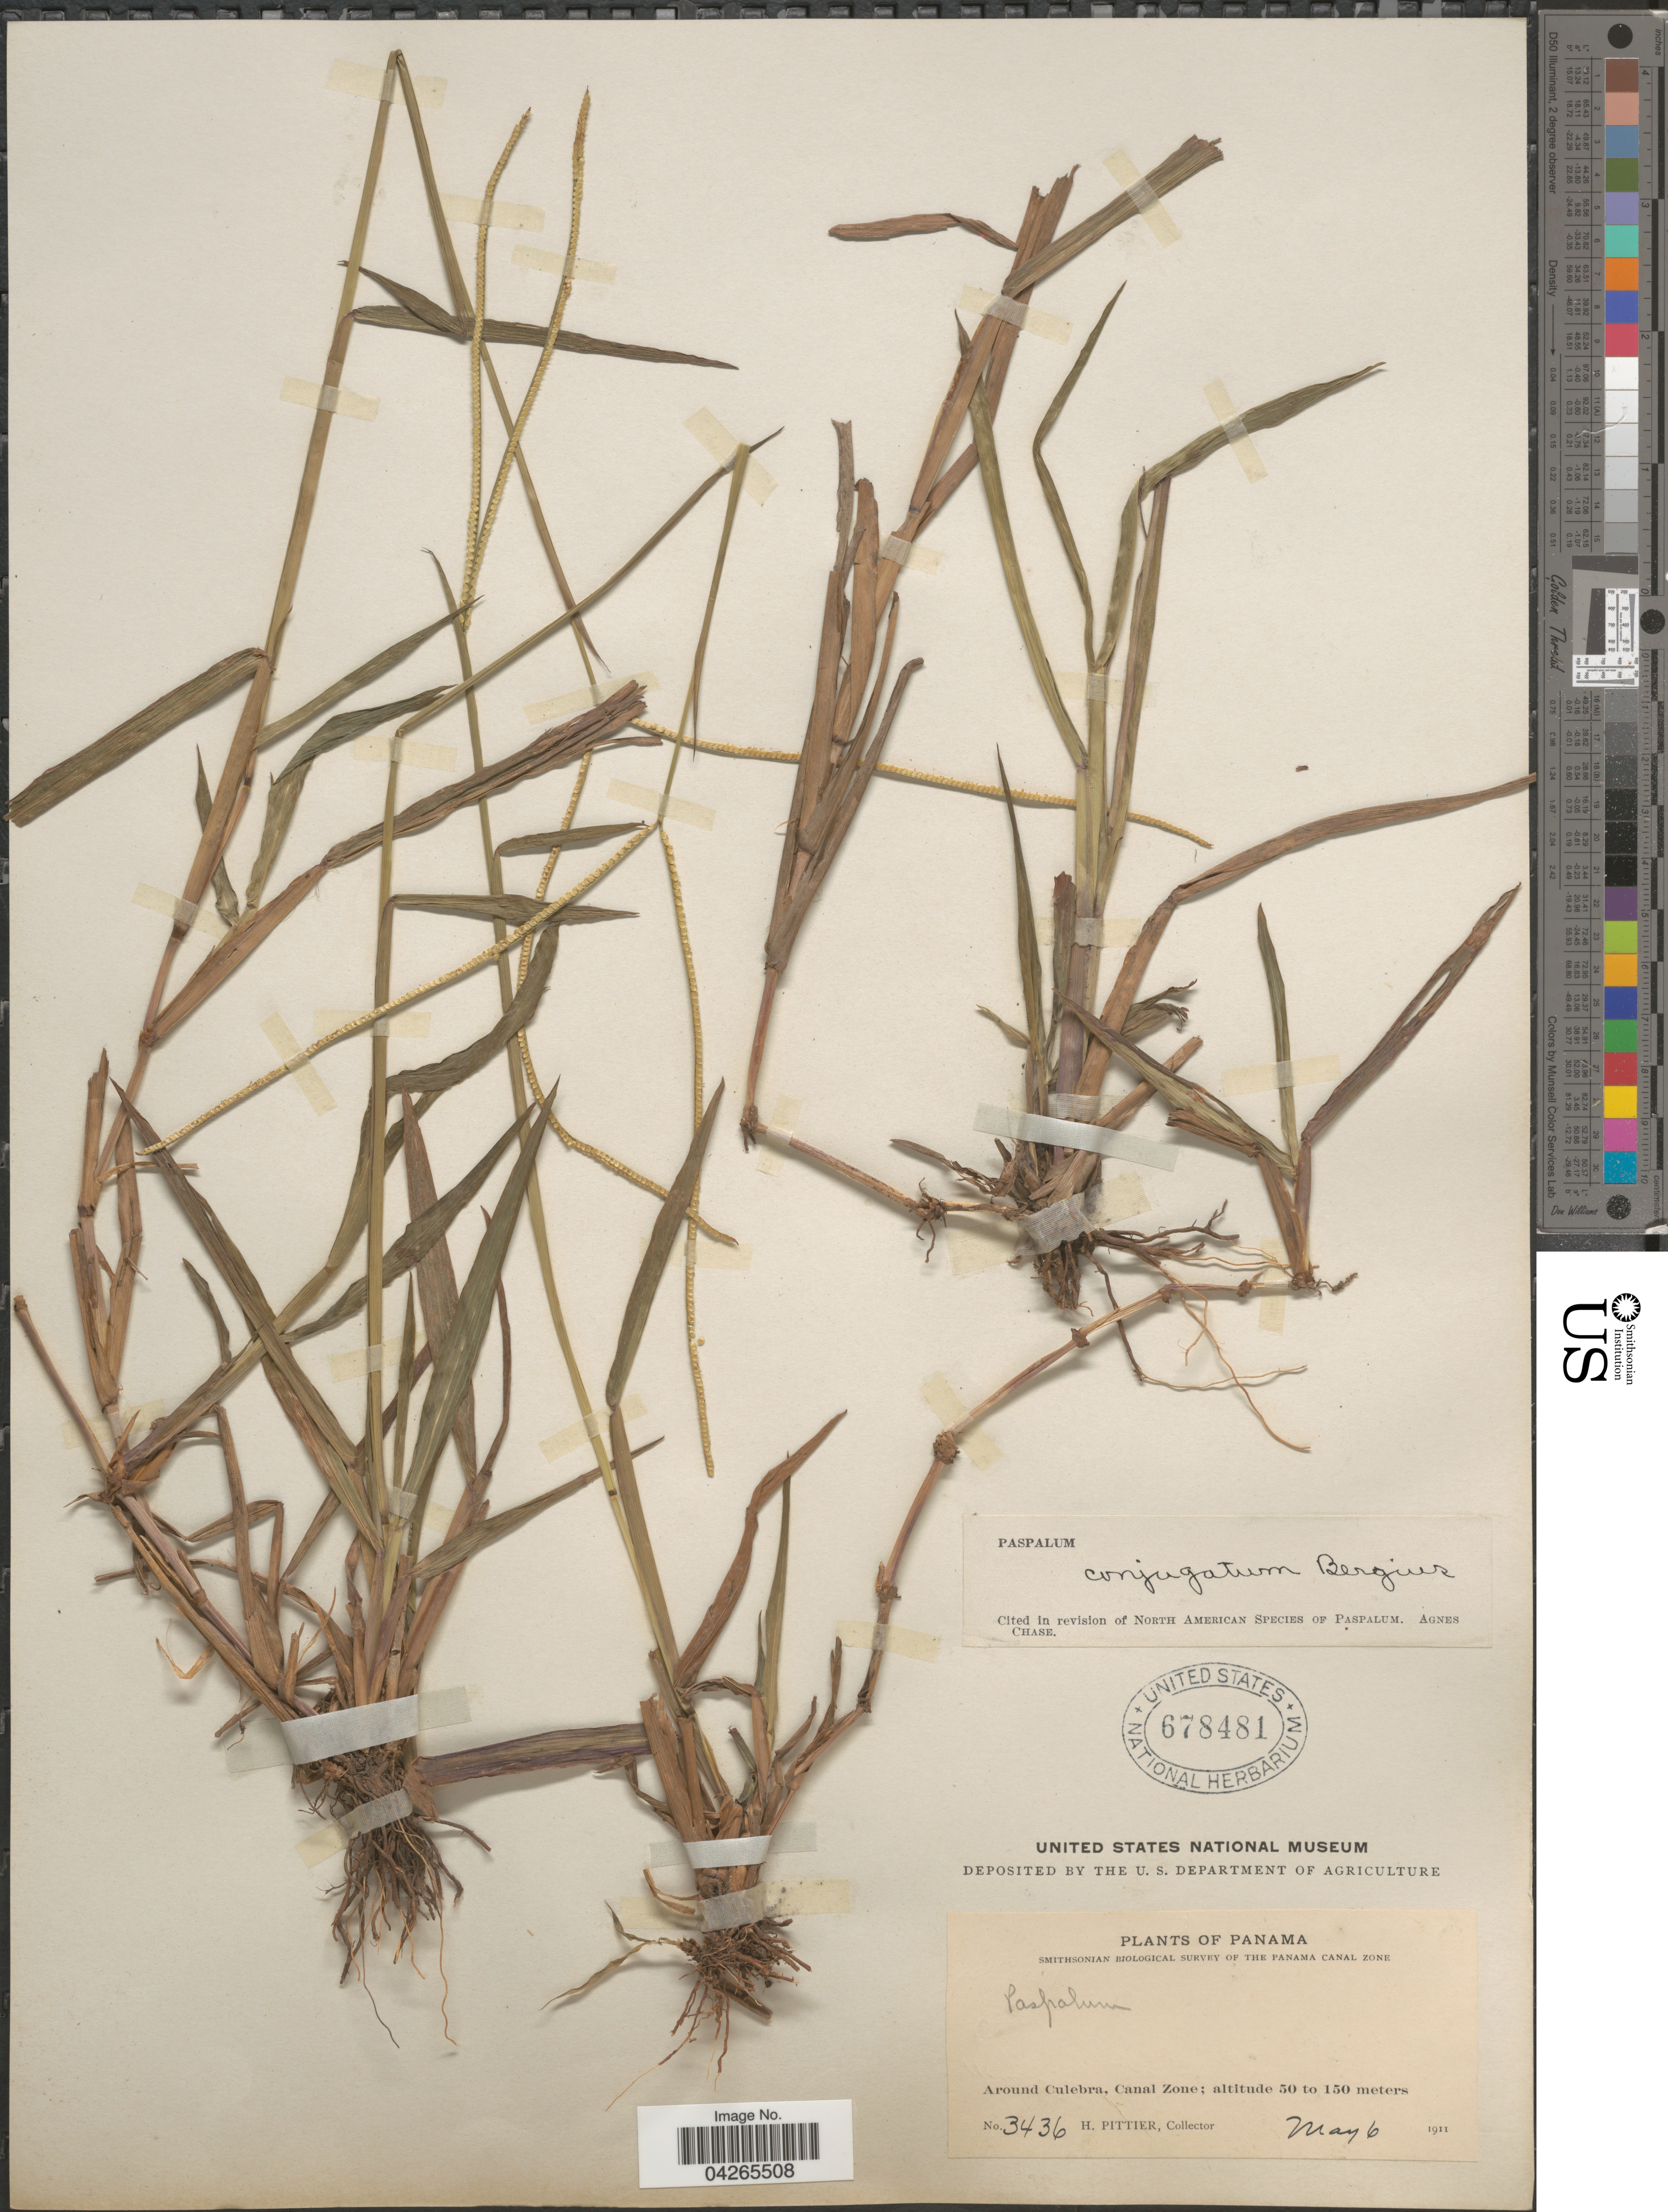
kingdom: Plantae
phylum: Tracheophyta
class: Liliopsida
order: Poales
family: Poaceae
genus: Paspalum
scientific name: Paspalum conjugatum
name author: P.J. Bergius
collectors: H. F. Pittier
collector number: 3436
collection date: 1911-05-06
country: Panama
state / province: Colón / Panamá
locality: Smithsonian Biological Survey of the Panama Canal Zone. Around Culebra, Canal Zone.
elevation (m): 50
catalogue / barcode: US 678481